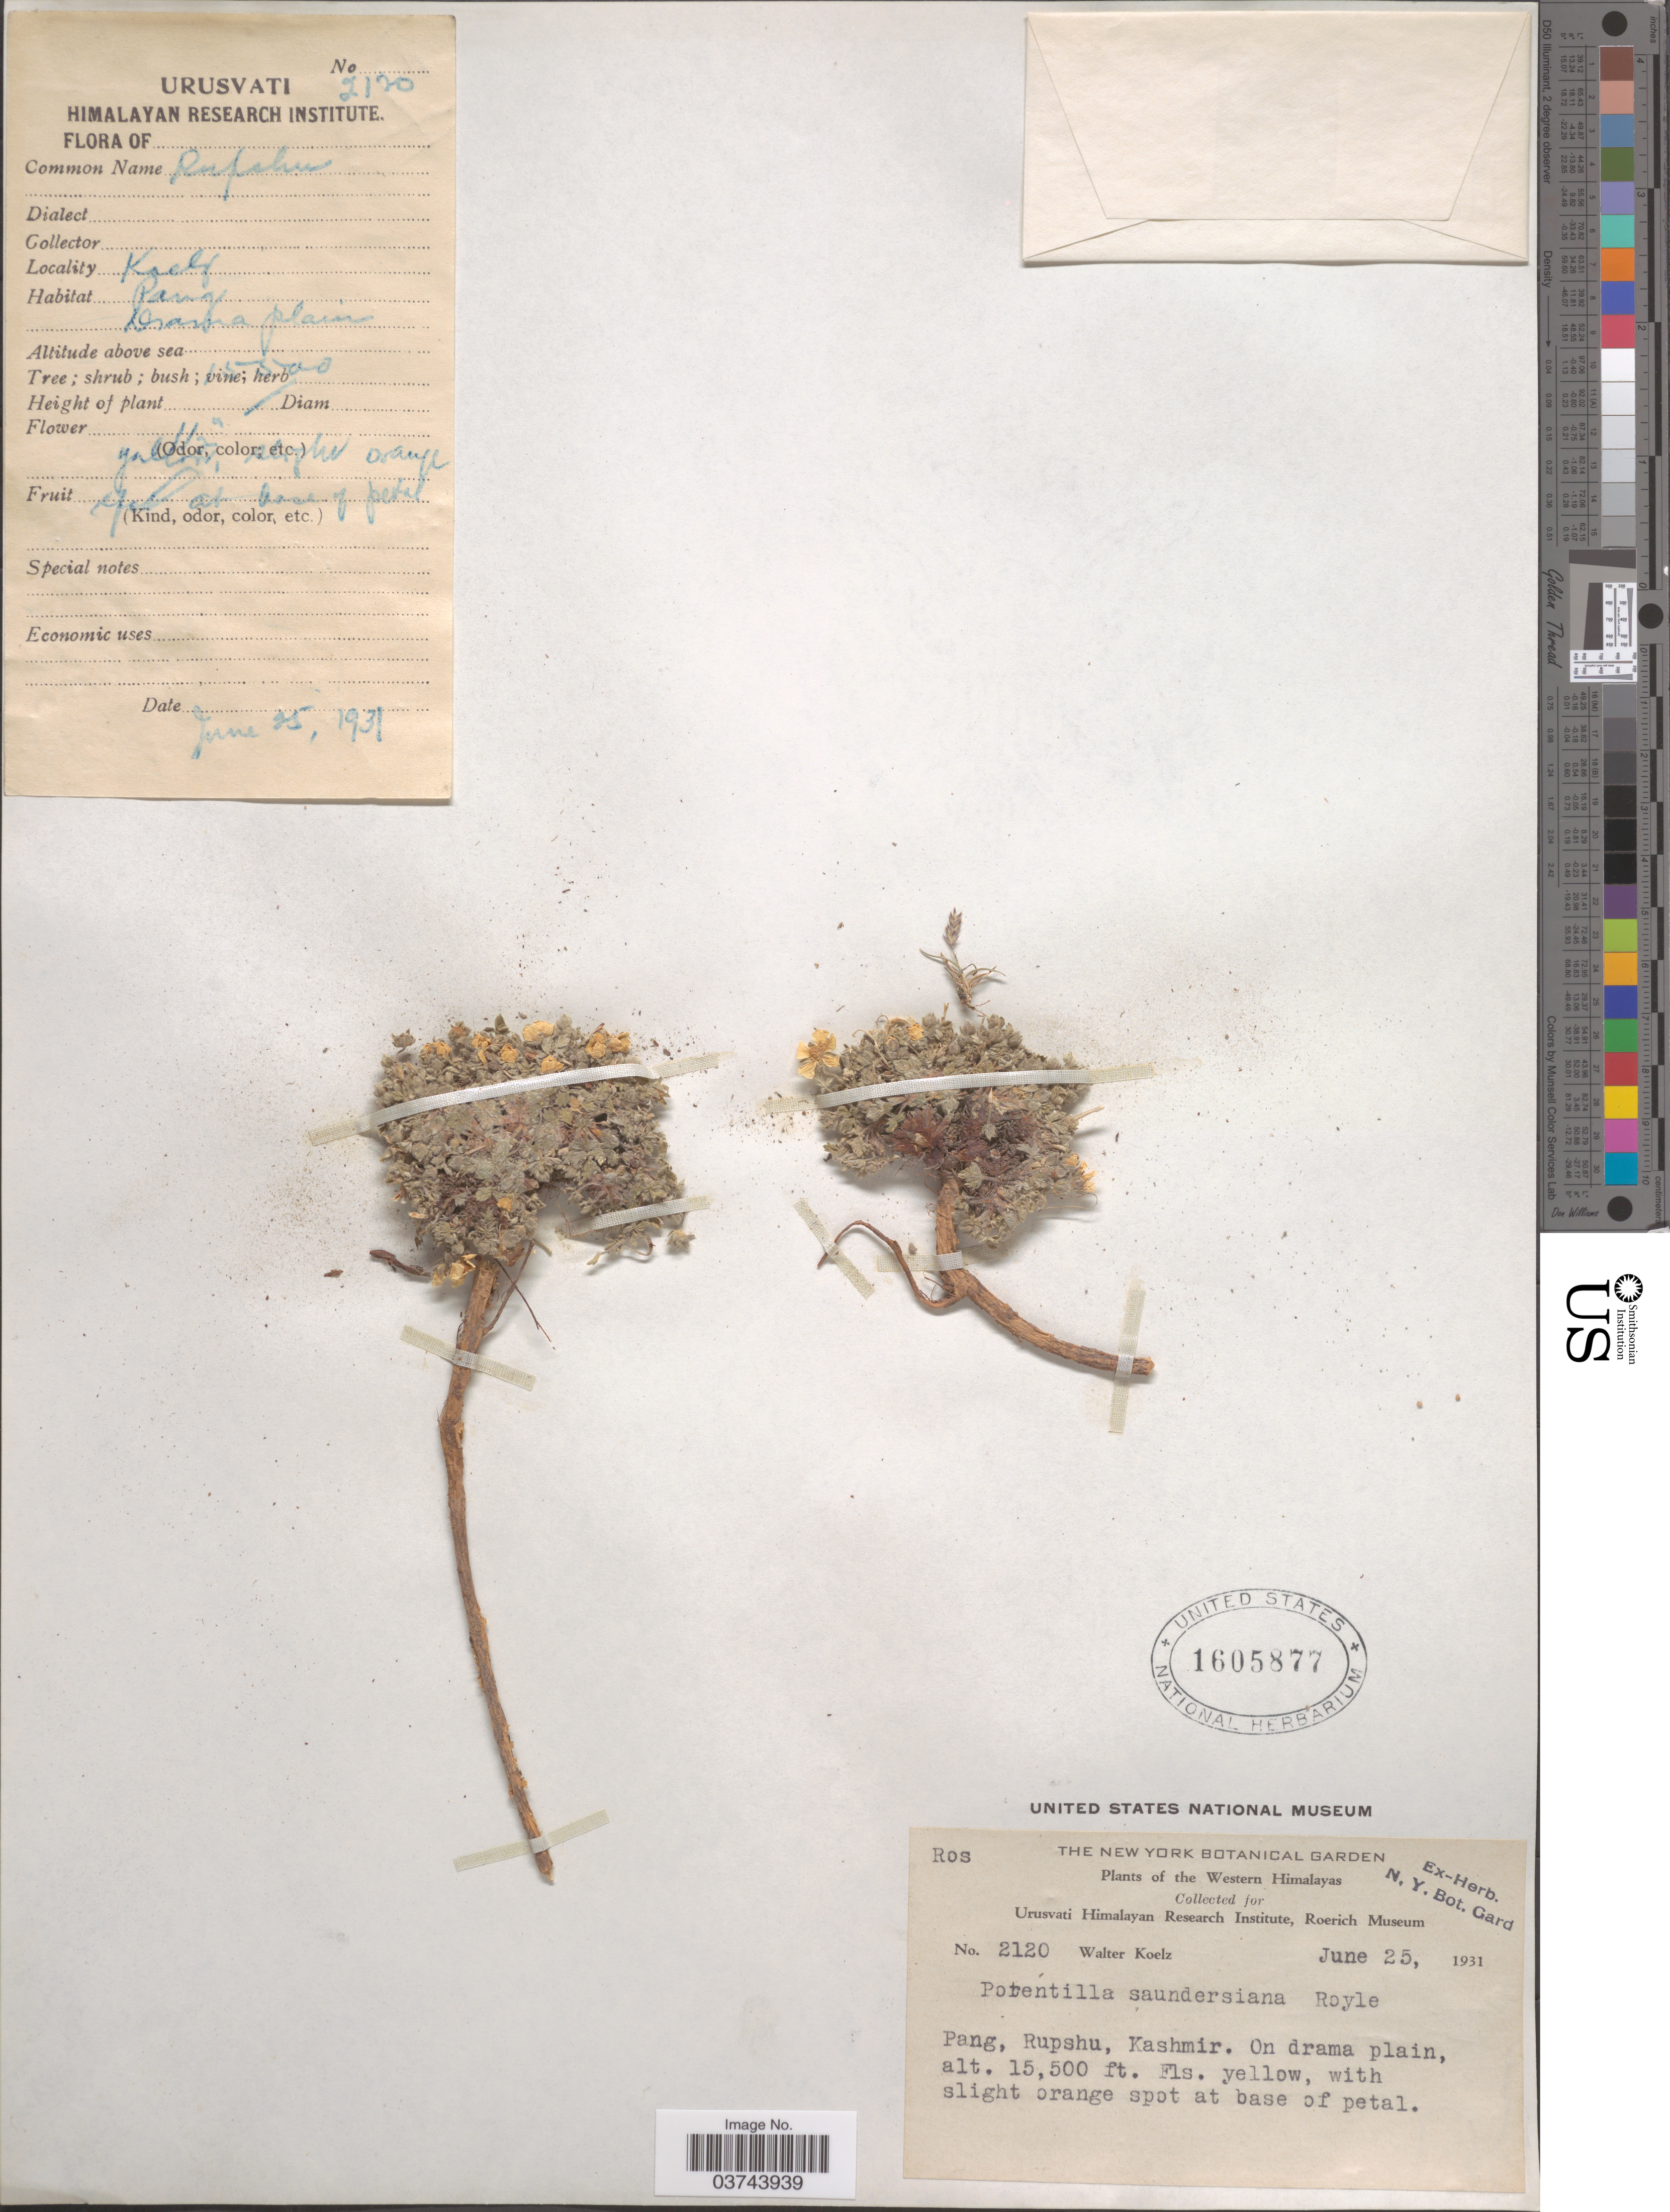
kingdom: Plantae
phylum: Tracheophyta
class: Magnoliopsida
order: Rosales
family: Rosaceae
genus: Potentilla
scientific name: Potentilla saundersiana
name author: Royle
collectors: W. N. Koelz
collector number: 2120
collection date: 1931-06-25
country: India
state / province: Jammu and Kashmir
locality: Western Himalayas. Pang, Rupshu, Kashmir.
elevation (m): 4724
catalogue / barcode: US 1605877